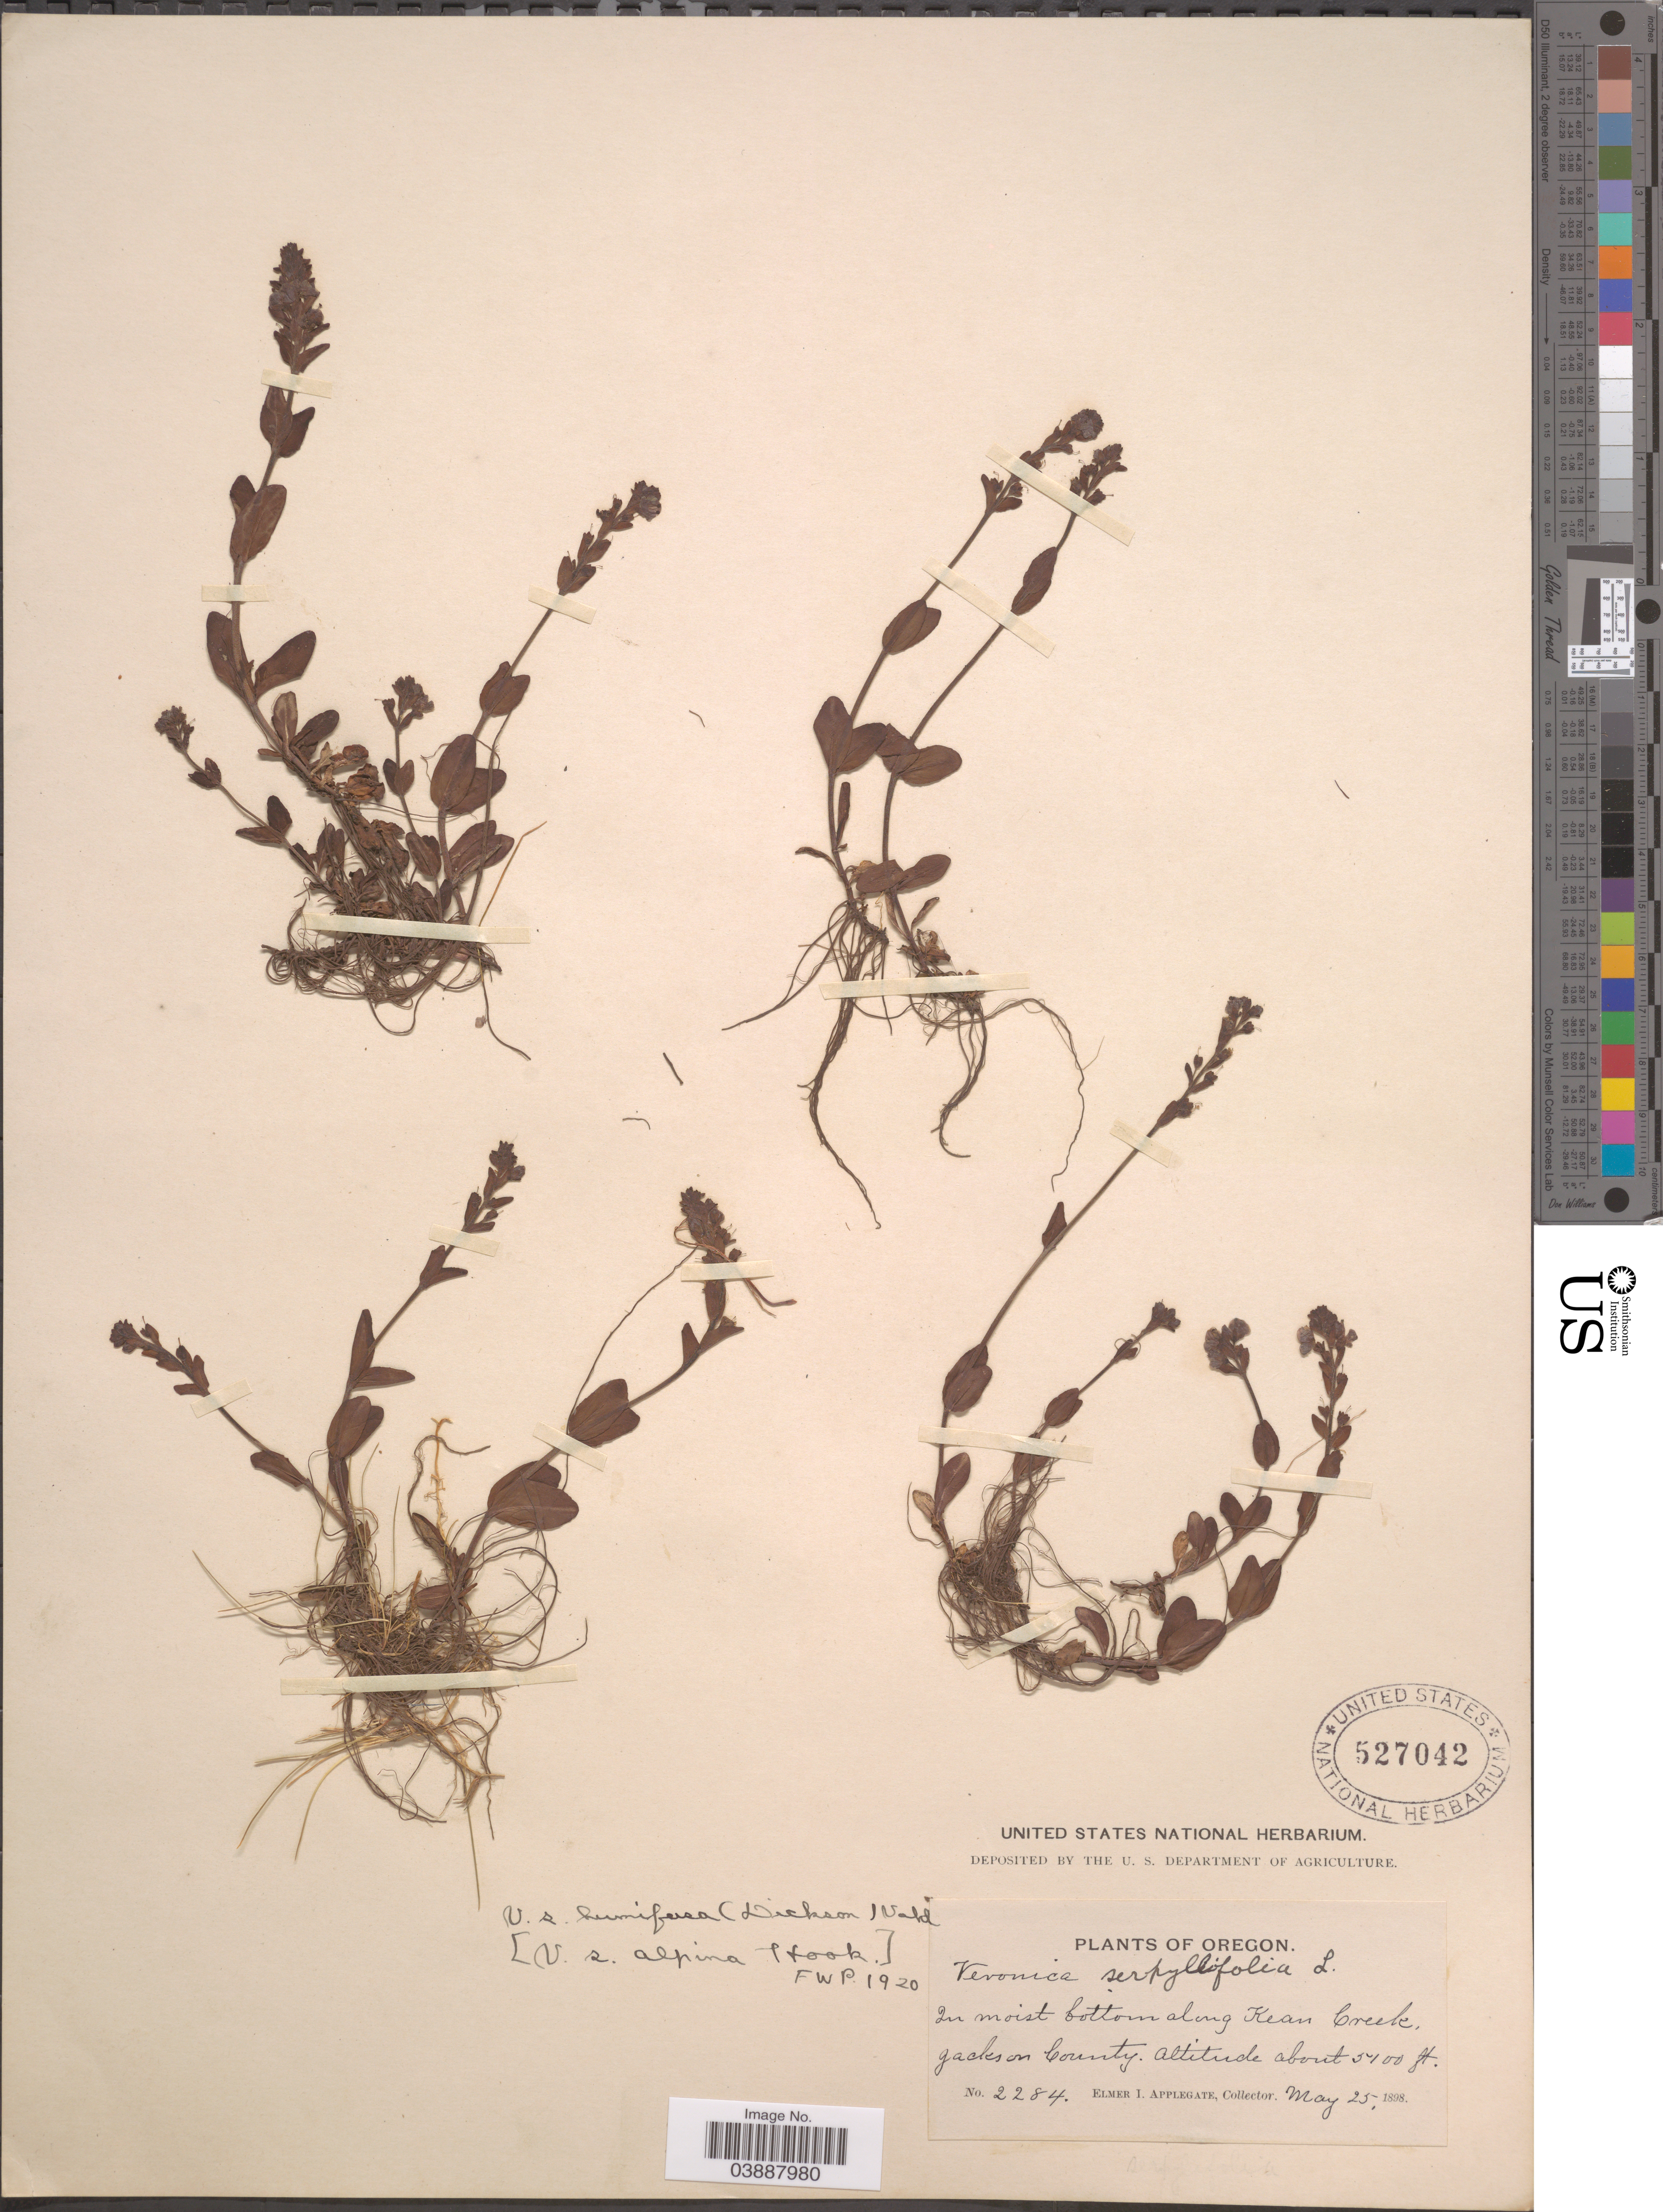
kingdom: Plantae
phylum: Tracheophyta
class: Magnoliopsida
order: Lamiales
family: Plantaginaceae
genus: Veronica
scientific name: Veronica serpyllifolia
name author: L.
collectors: E. I. Applegate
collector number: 2284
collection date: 1898-05-25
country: United States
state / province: Oregon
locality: In moist bottom along Kean Creek, Jackson County.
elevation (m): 1554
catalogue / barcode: US 527042